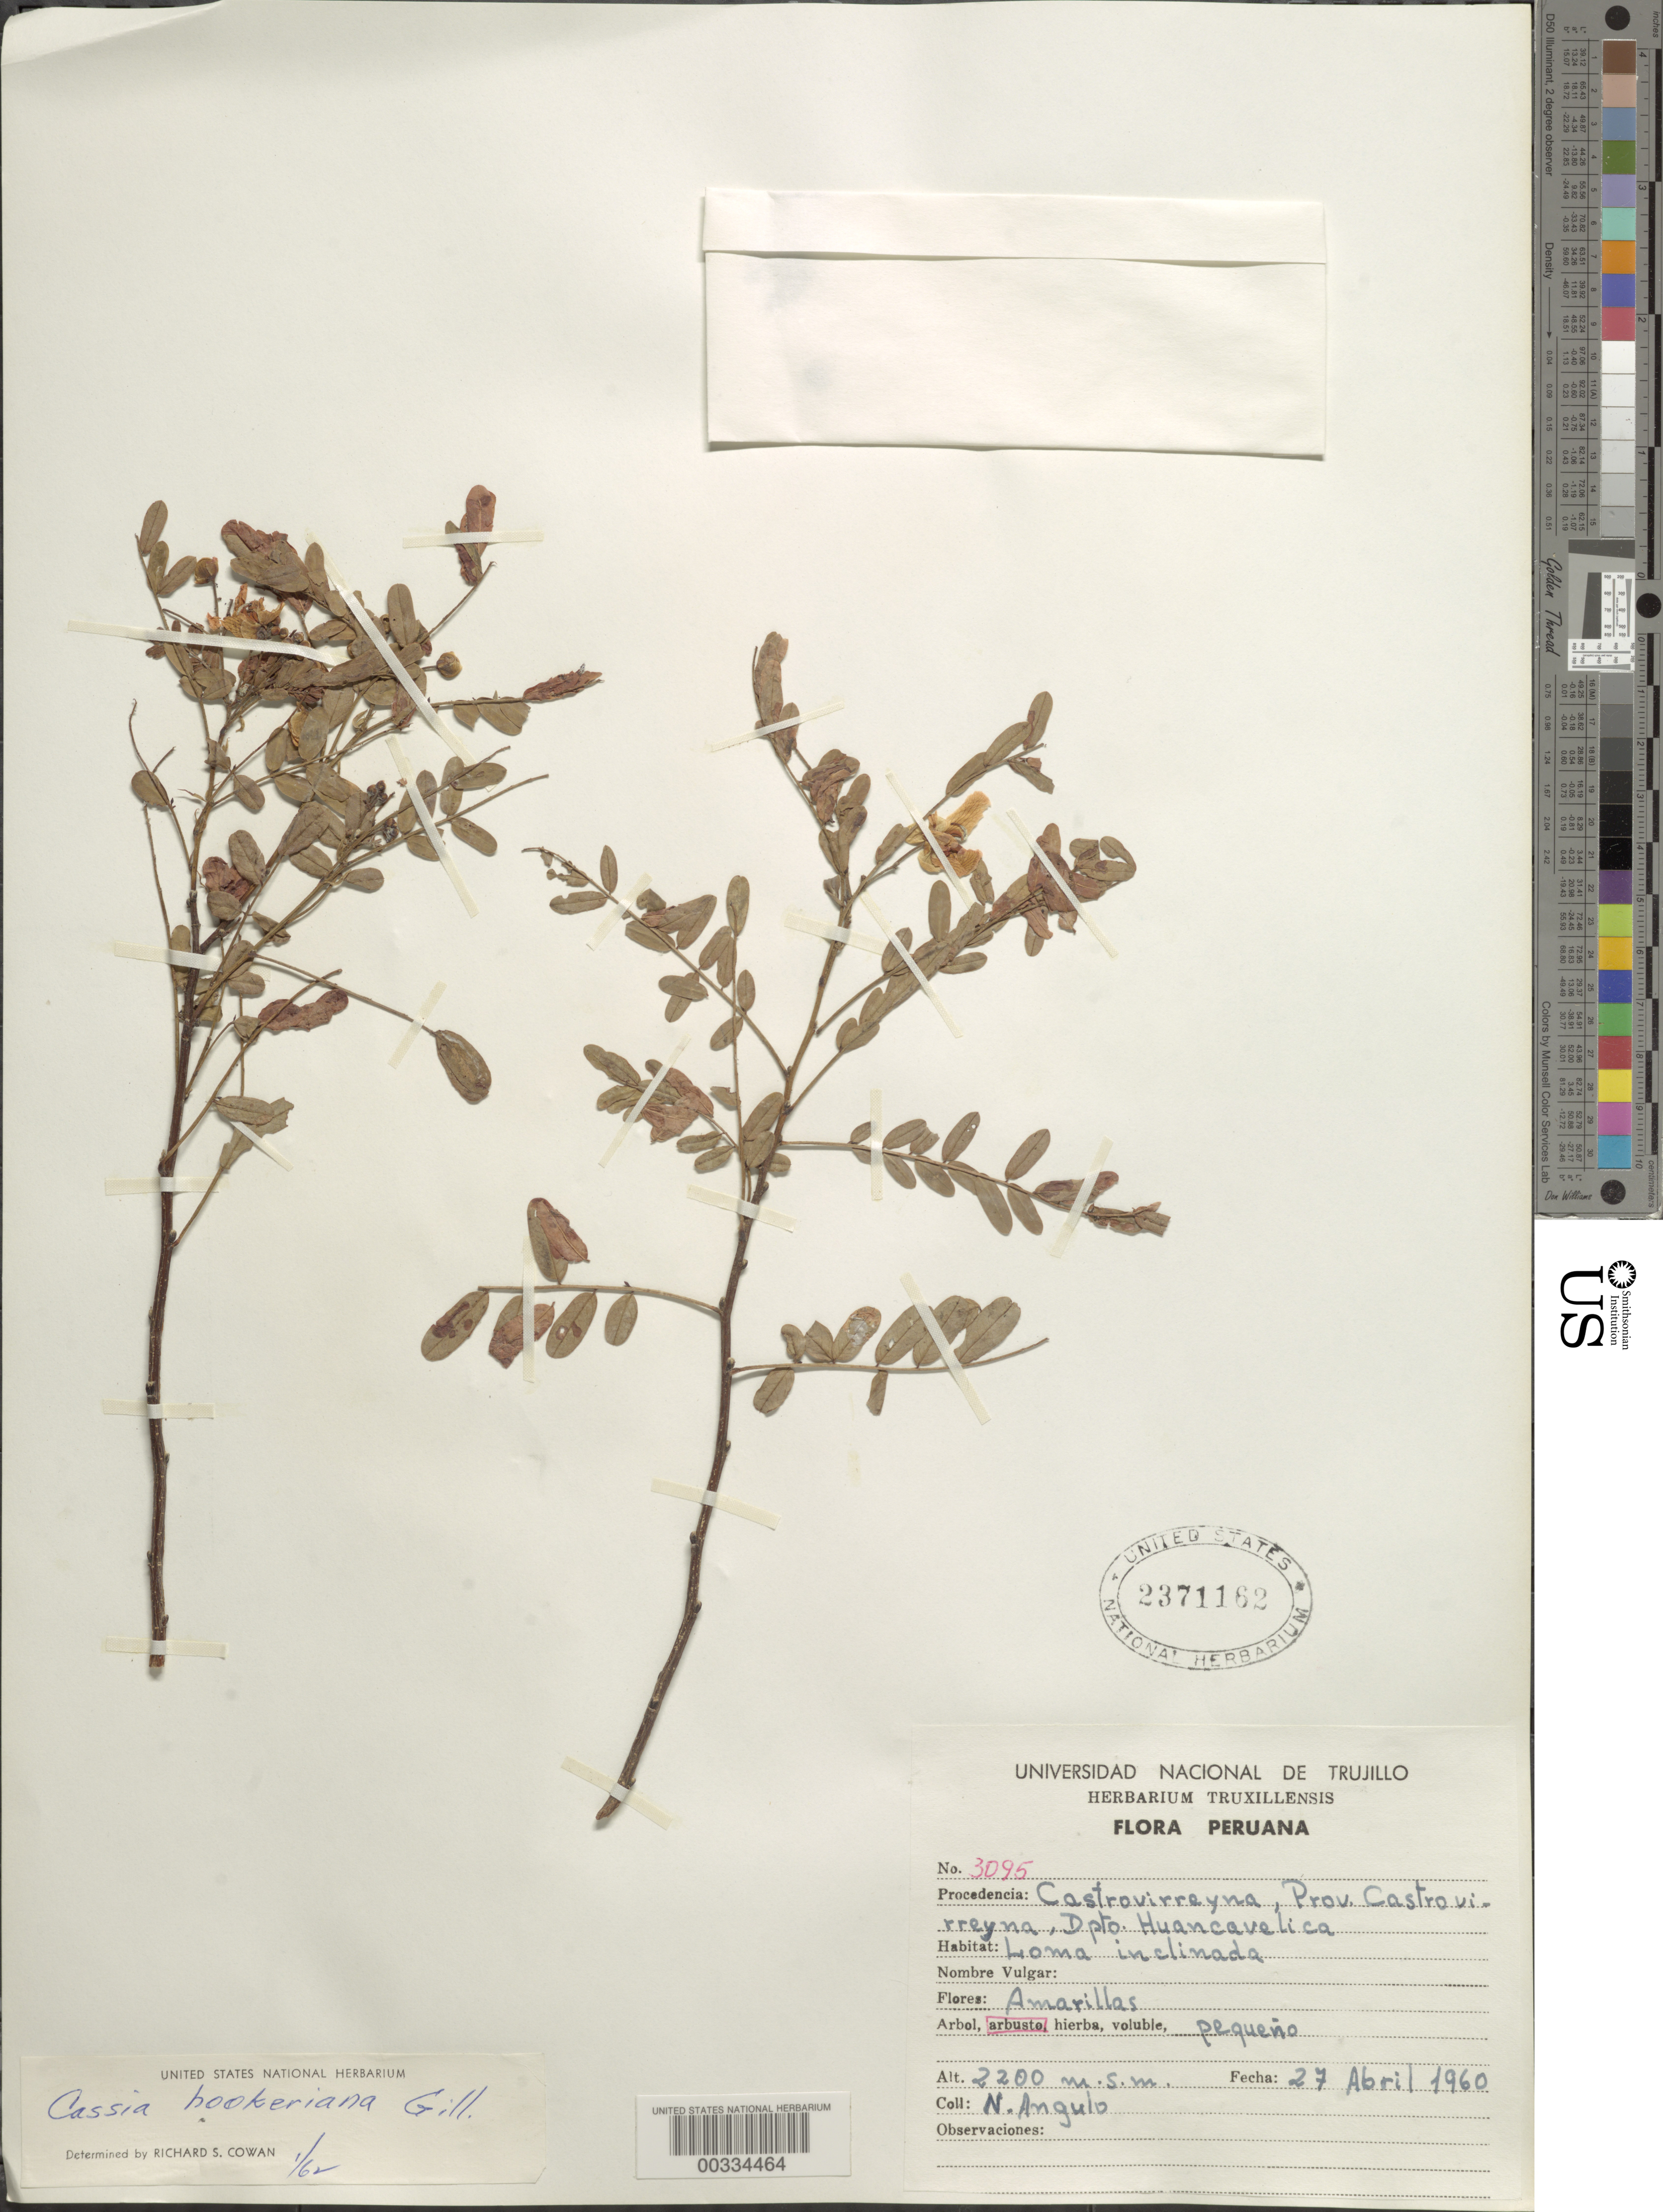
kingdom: Plantae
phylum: Tracheophyta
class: Magnoliopsida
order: Fabales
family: Fabaceae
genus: Senna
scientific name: Senna hookeriana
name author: Vatke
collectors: N. Angulo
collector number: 3095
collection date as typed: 27 Apr 1960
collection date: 1960-04-27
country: Peru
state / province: Huancavelica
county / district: Castrovirreyna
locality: Castrovirreyna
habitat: Loma inclinada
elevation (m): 2200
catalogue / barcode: US 2371162